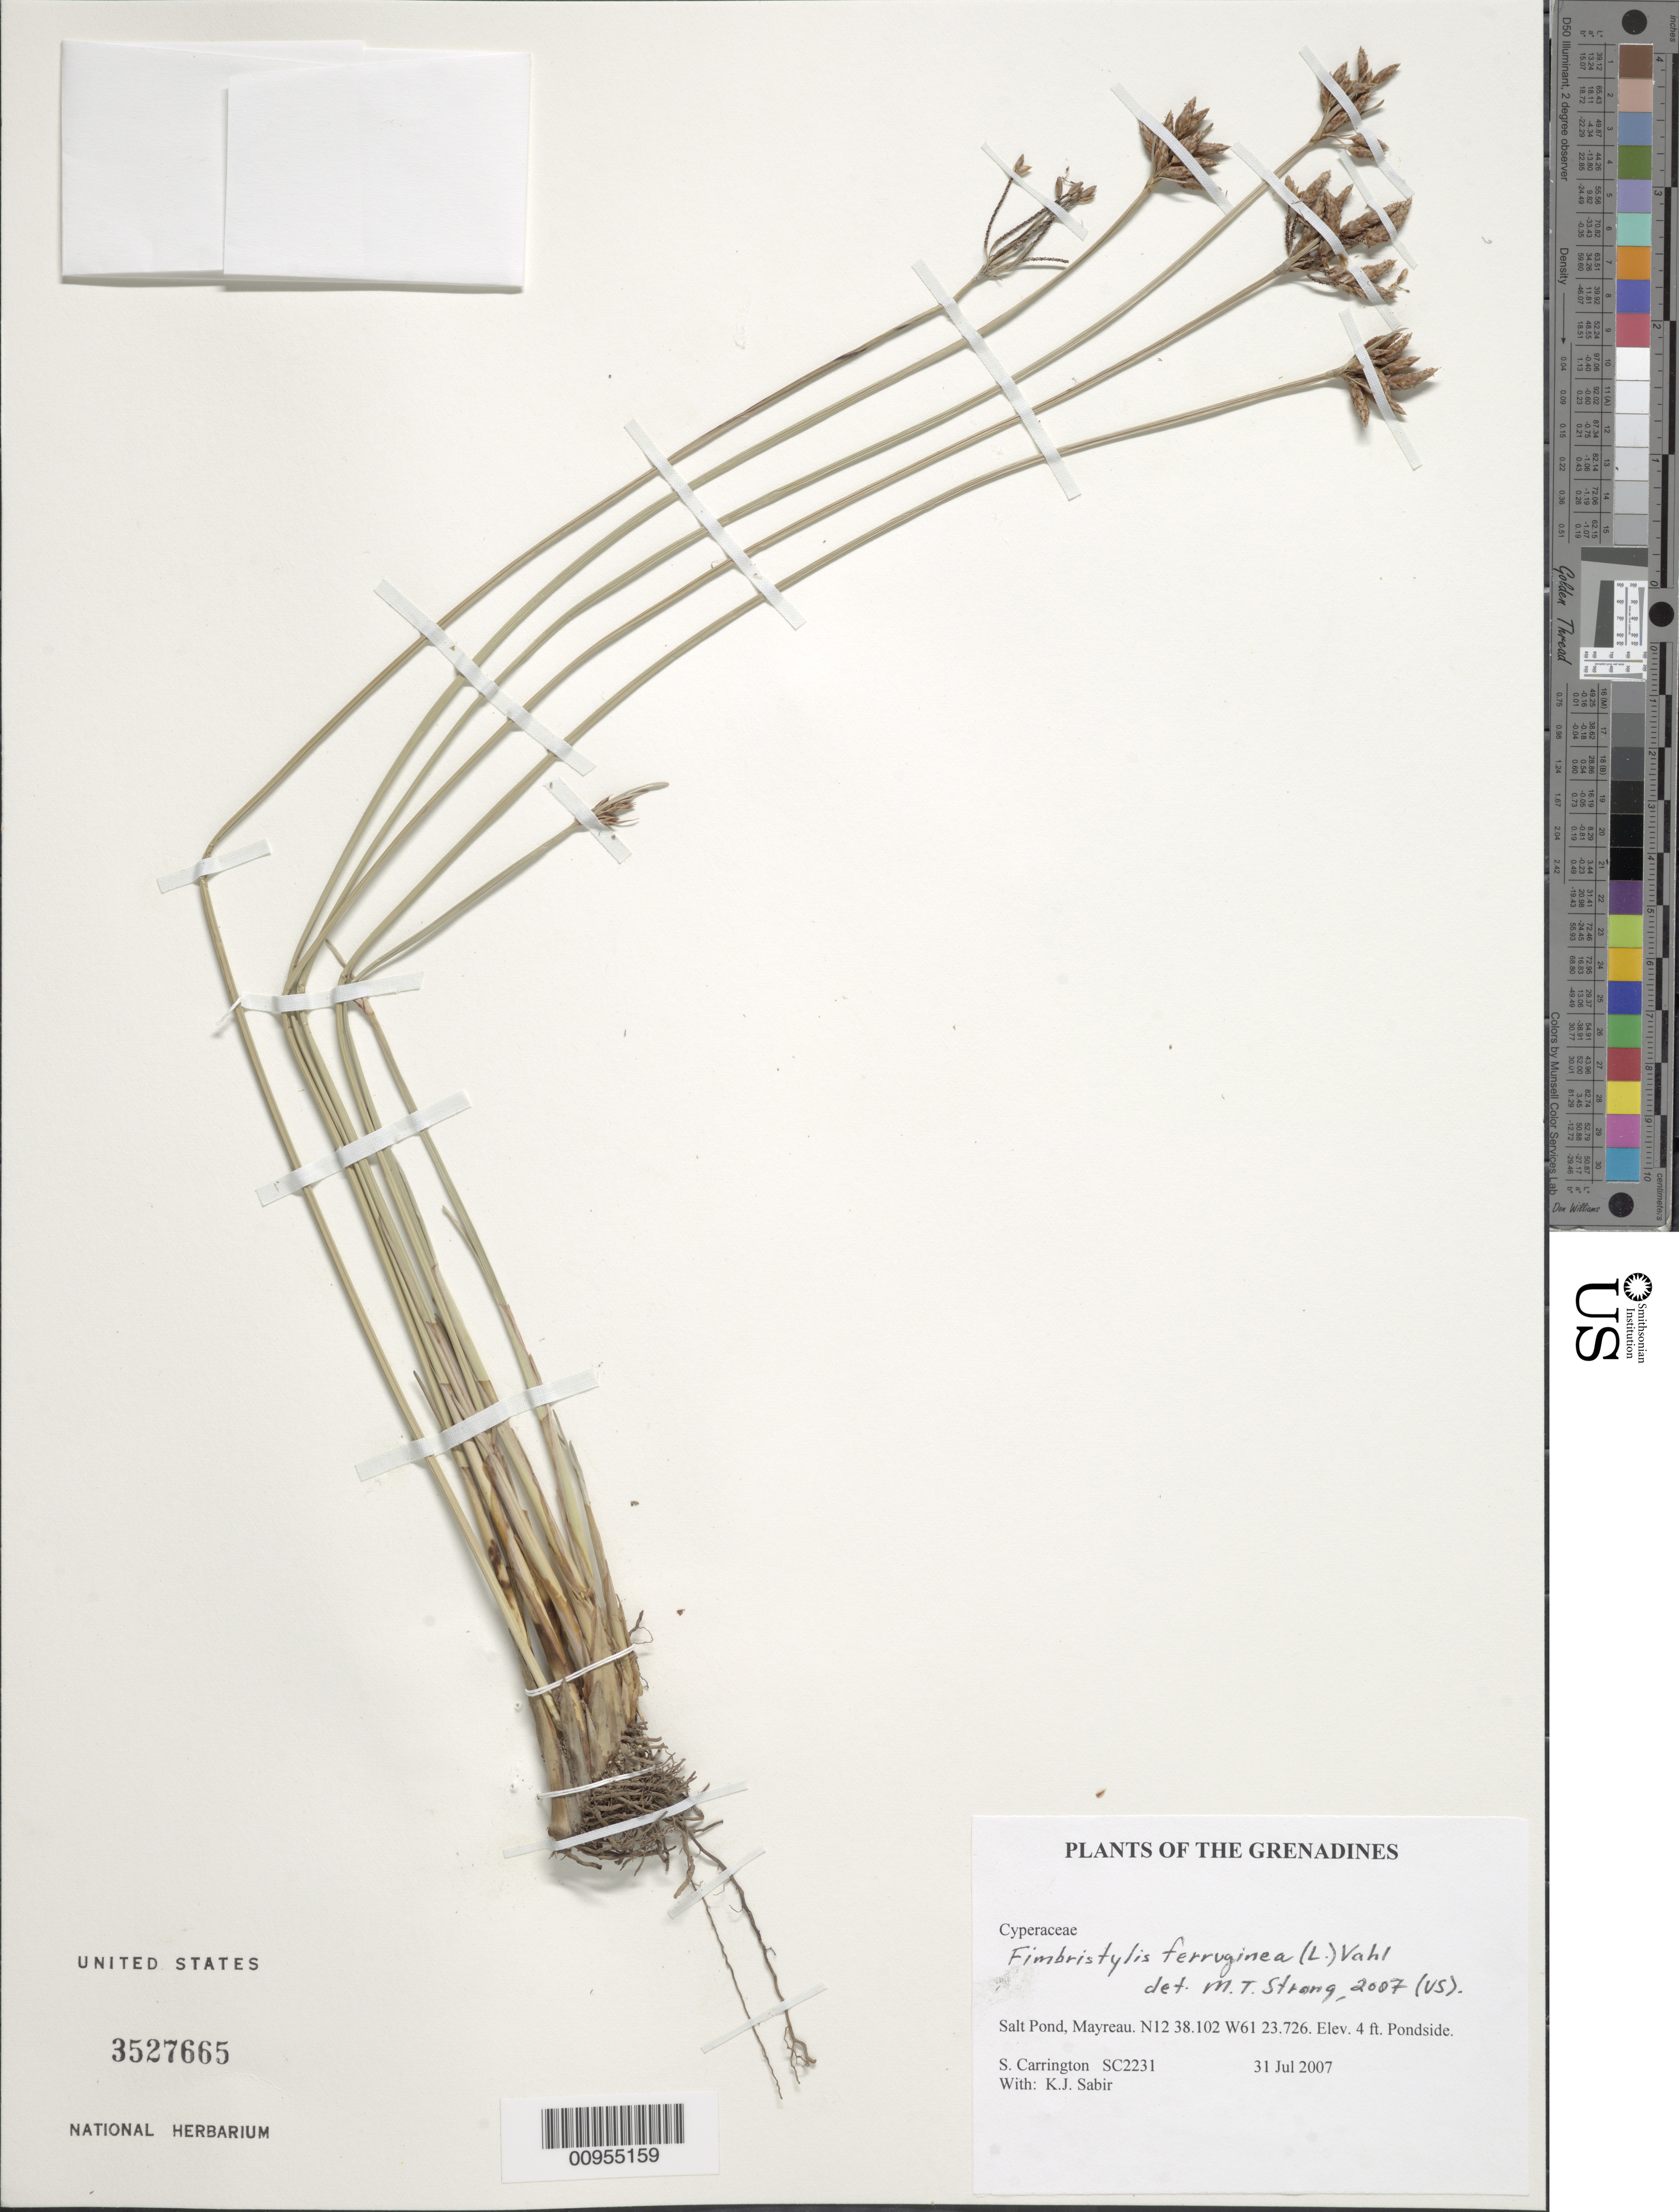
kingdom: Plantae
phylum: Tracheophyta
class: Liliopsida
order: Poales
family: Cyperaceae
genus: Fimbristylis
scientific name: Fimbristylis ferruginea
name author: (L.) Vahl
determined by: Strong, M. T., (US), Smithsonian Institution - National Museum of Natural History (UNITED STATES)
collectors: C. M. S. Carrington & K. Sabir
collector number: SC 2231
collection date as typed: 31 Jul 2007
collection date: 2007-07-31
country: St. Vincent - Grenadines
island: Mayreau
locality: Salt Pond, Mayreau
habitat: pondside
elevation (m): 1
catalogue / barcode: US 3527665